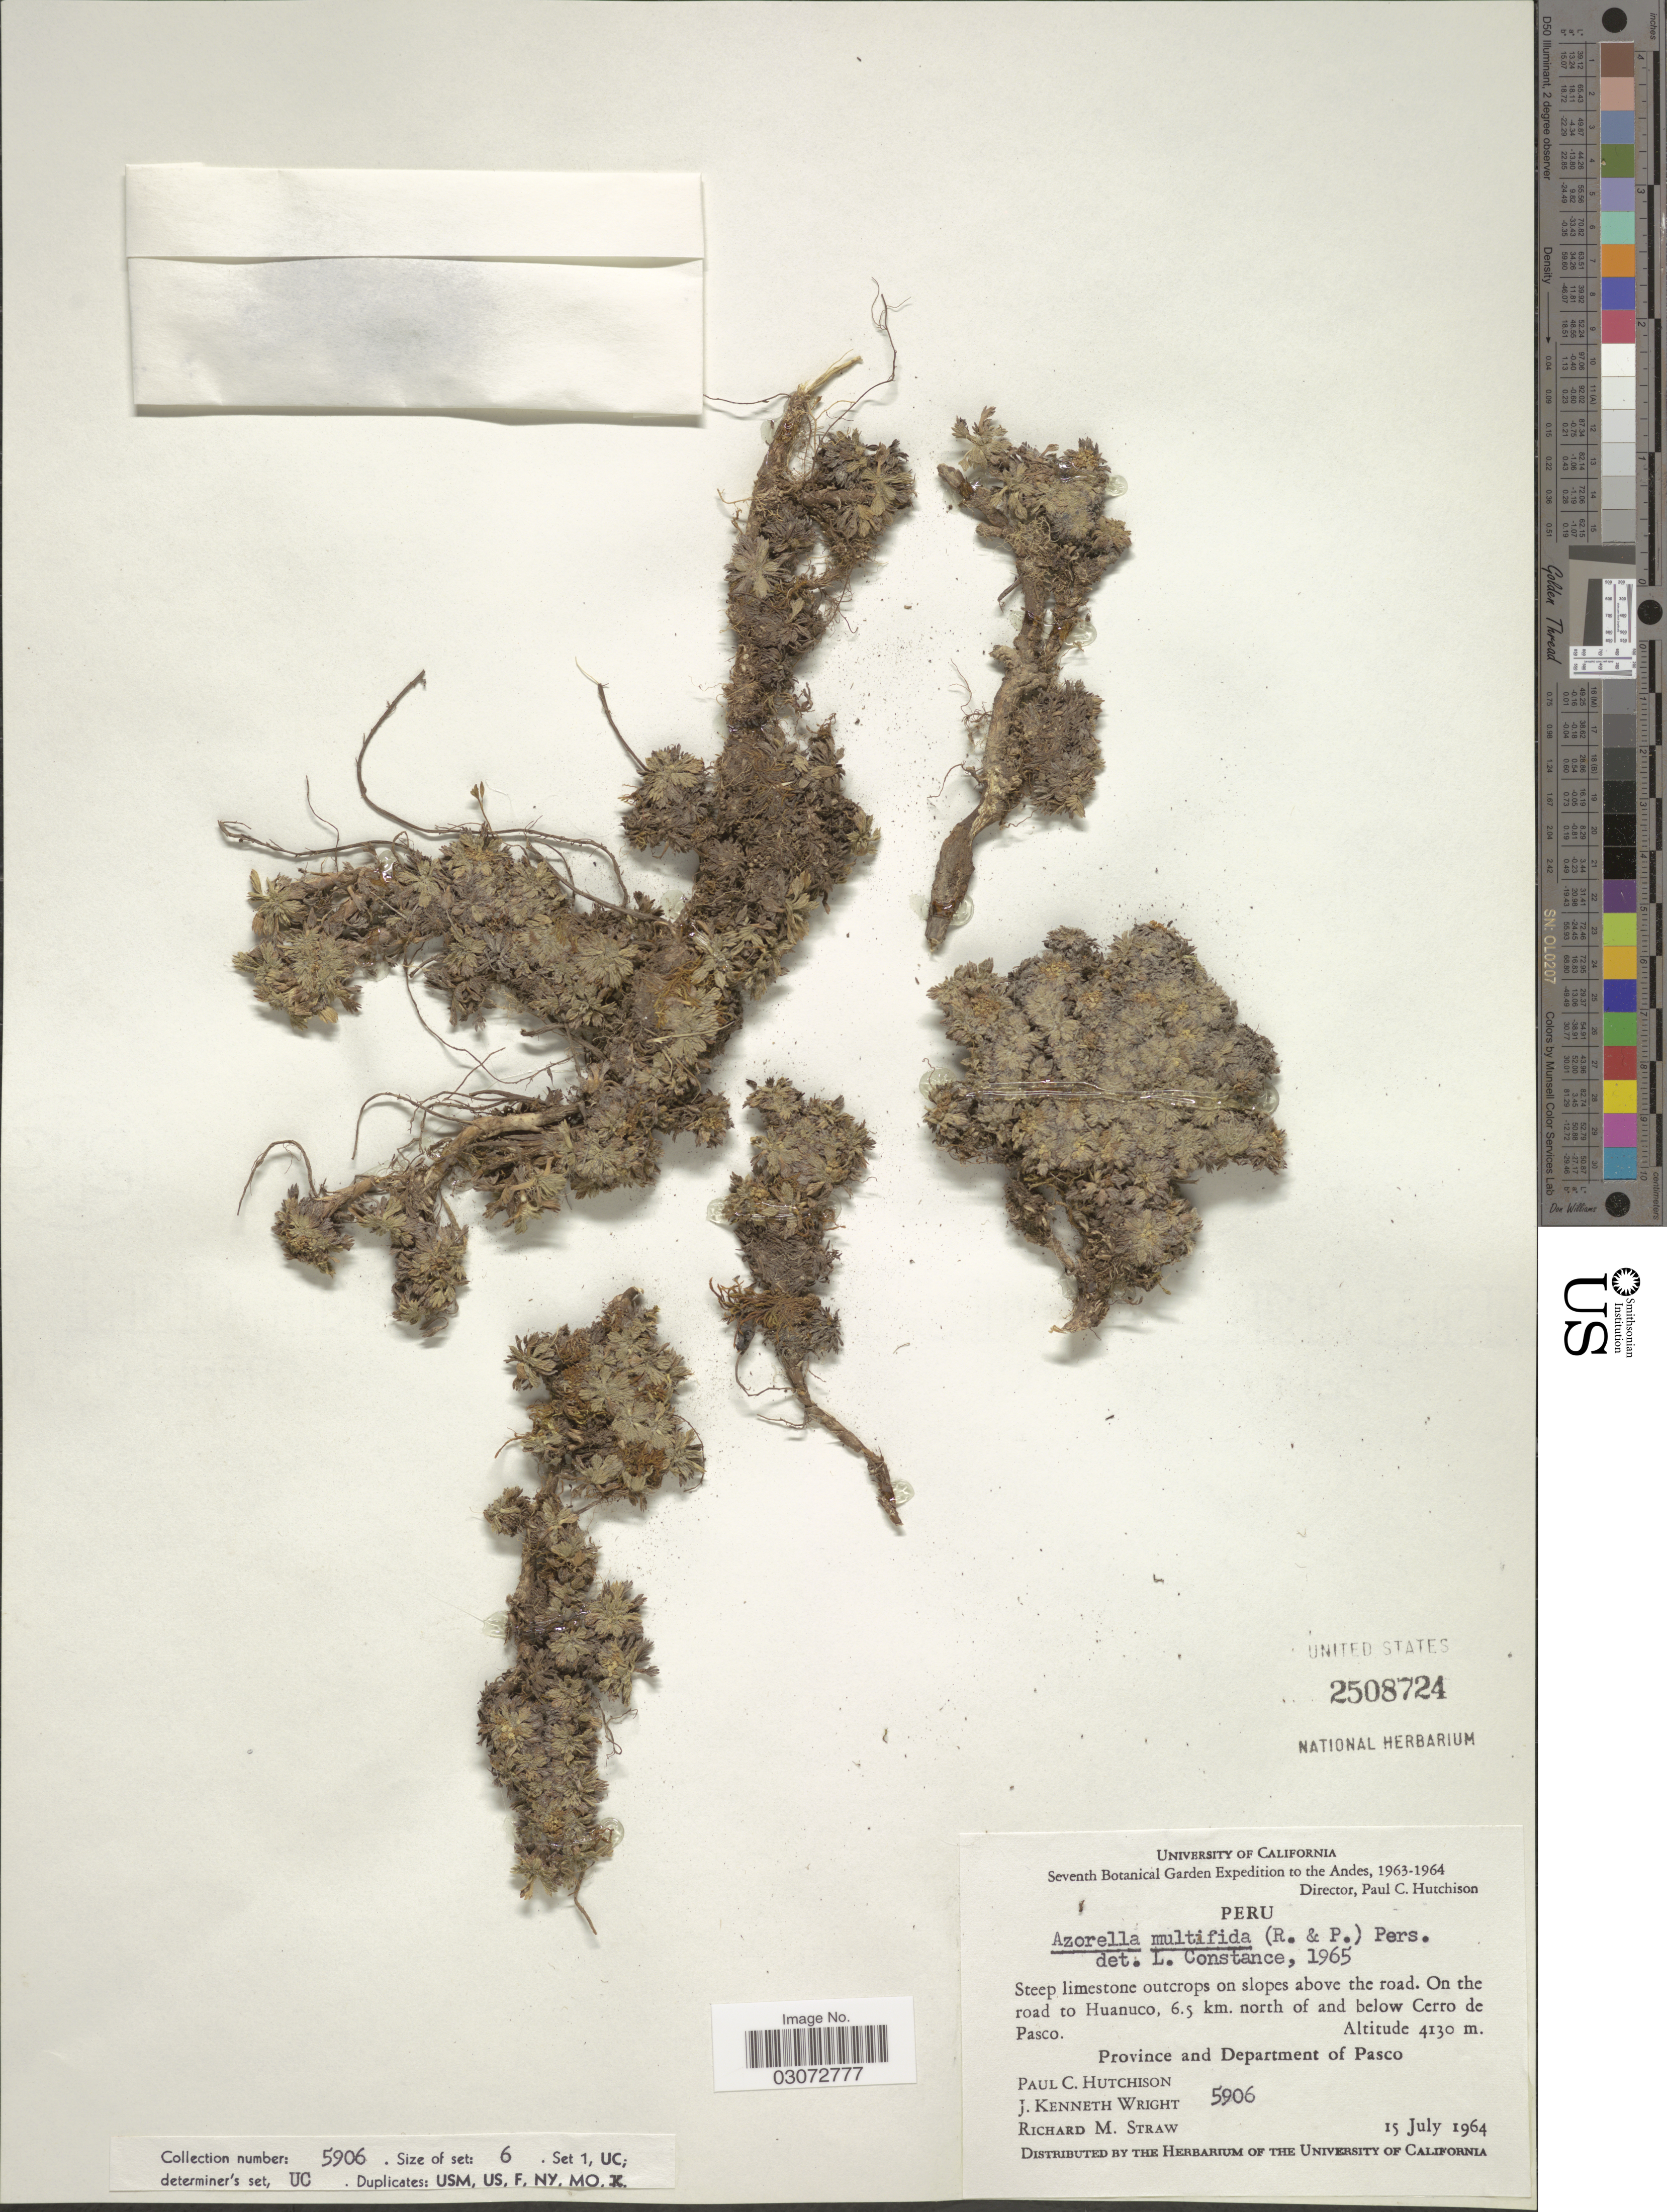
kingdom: Plantae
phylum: Tracheophyta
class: Magnoliopsida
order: Apiales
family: Apiaceae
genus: Azorella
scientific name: Azorella multifida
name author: (Ruiz & Pav.) Pers.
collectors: P. C. Hutchison, J. K. Wright & R. M. Straw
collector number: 5906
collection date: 1964-07-15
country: Peru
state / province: Pasco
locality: Andes. On the road to Huanuo, 6.5 km. north of and below Cerro de Pasco. Province and Department of Pasco.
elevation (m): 4130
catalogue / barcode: US 2508724